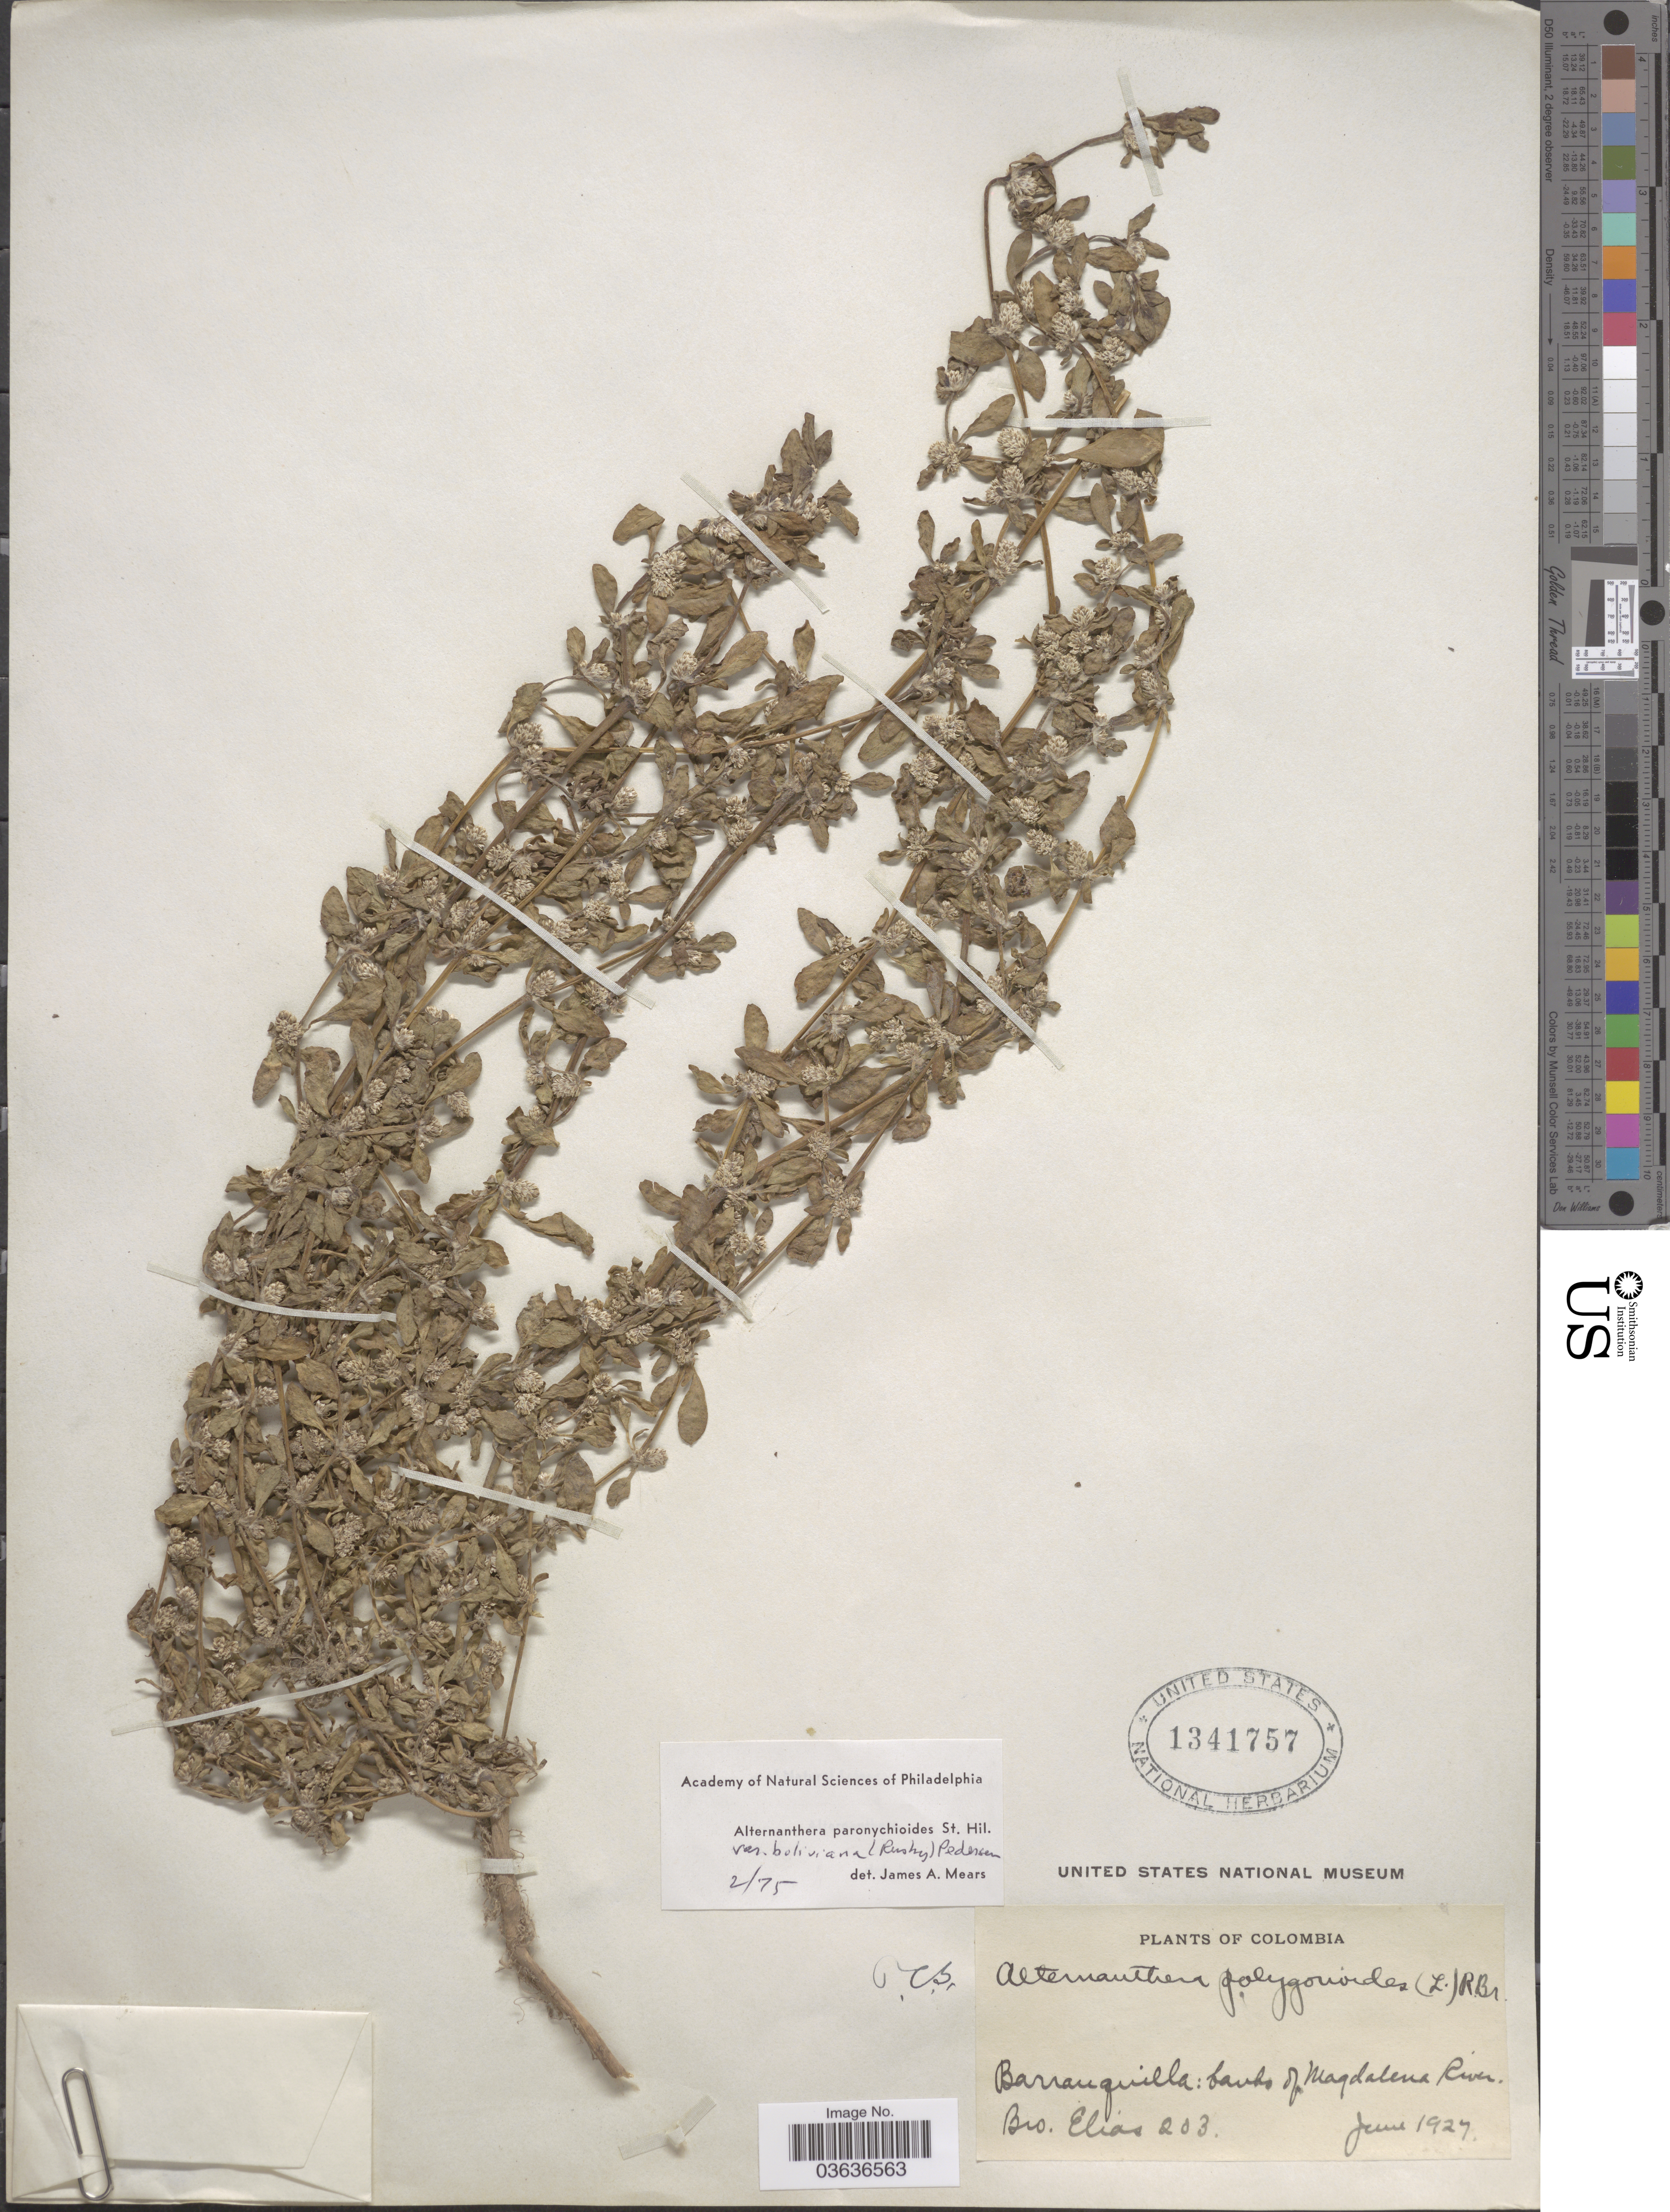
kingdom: Plantae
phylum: Tracheophyta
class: Magnoliopsida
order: Caryophyllales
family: Amaranthaceae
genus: Alternanthera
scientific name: Alternanthera paronychioides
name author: A. St.-Hil.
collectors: Bro. Elias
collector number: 203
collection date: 1927-06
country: Colombia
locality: Barranquilla: banks of Magdalena River.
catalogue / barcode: US 1341757